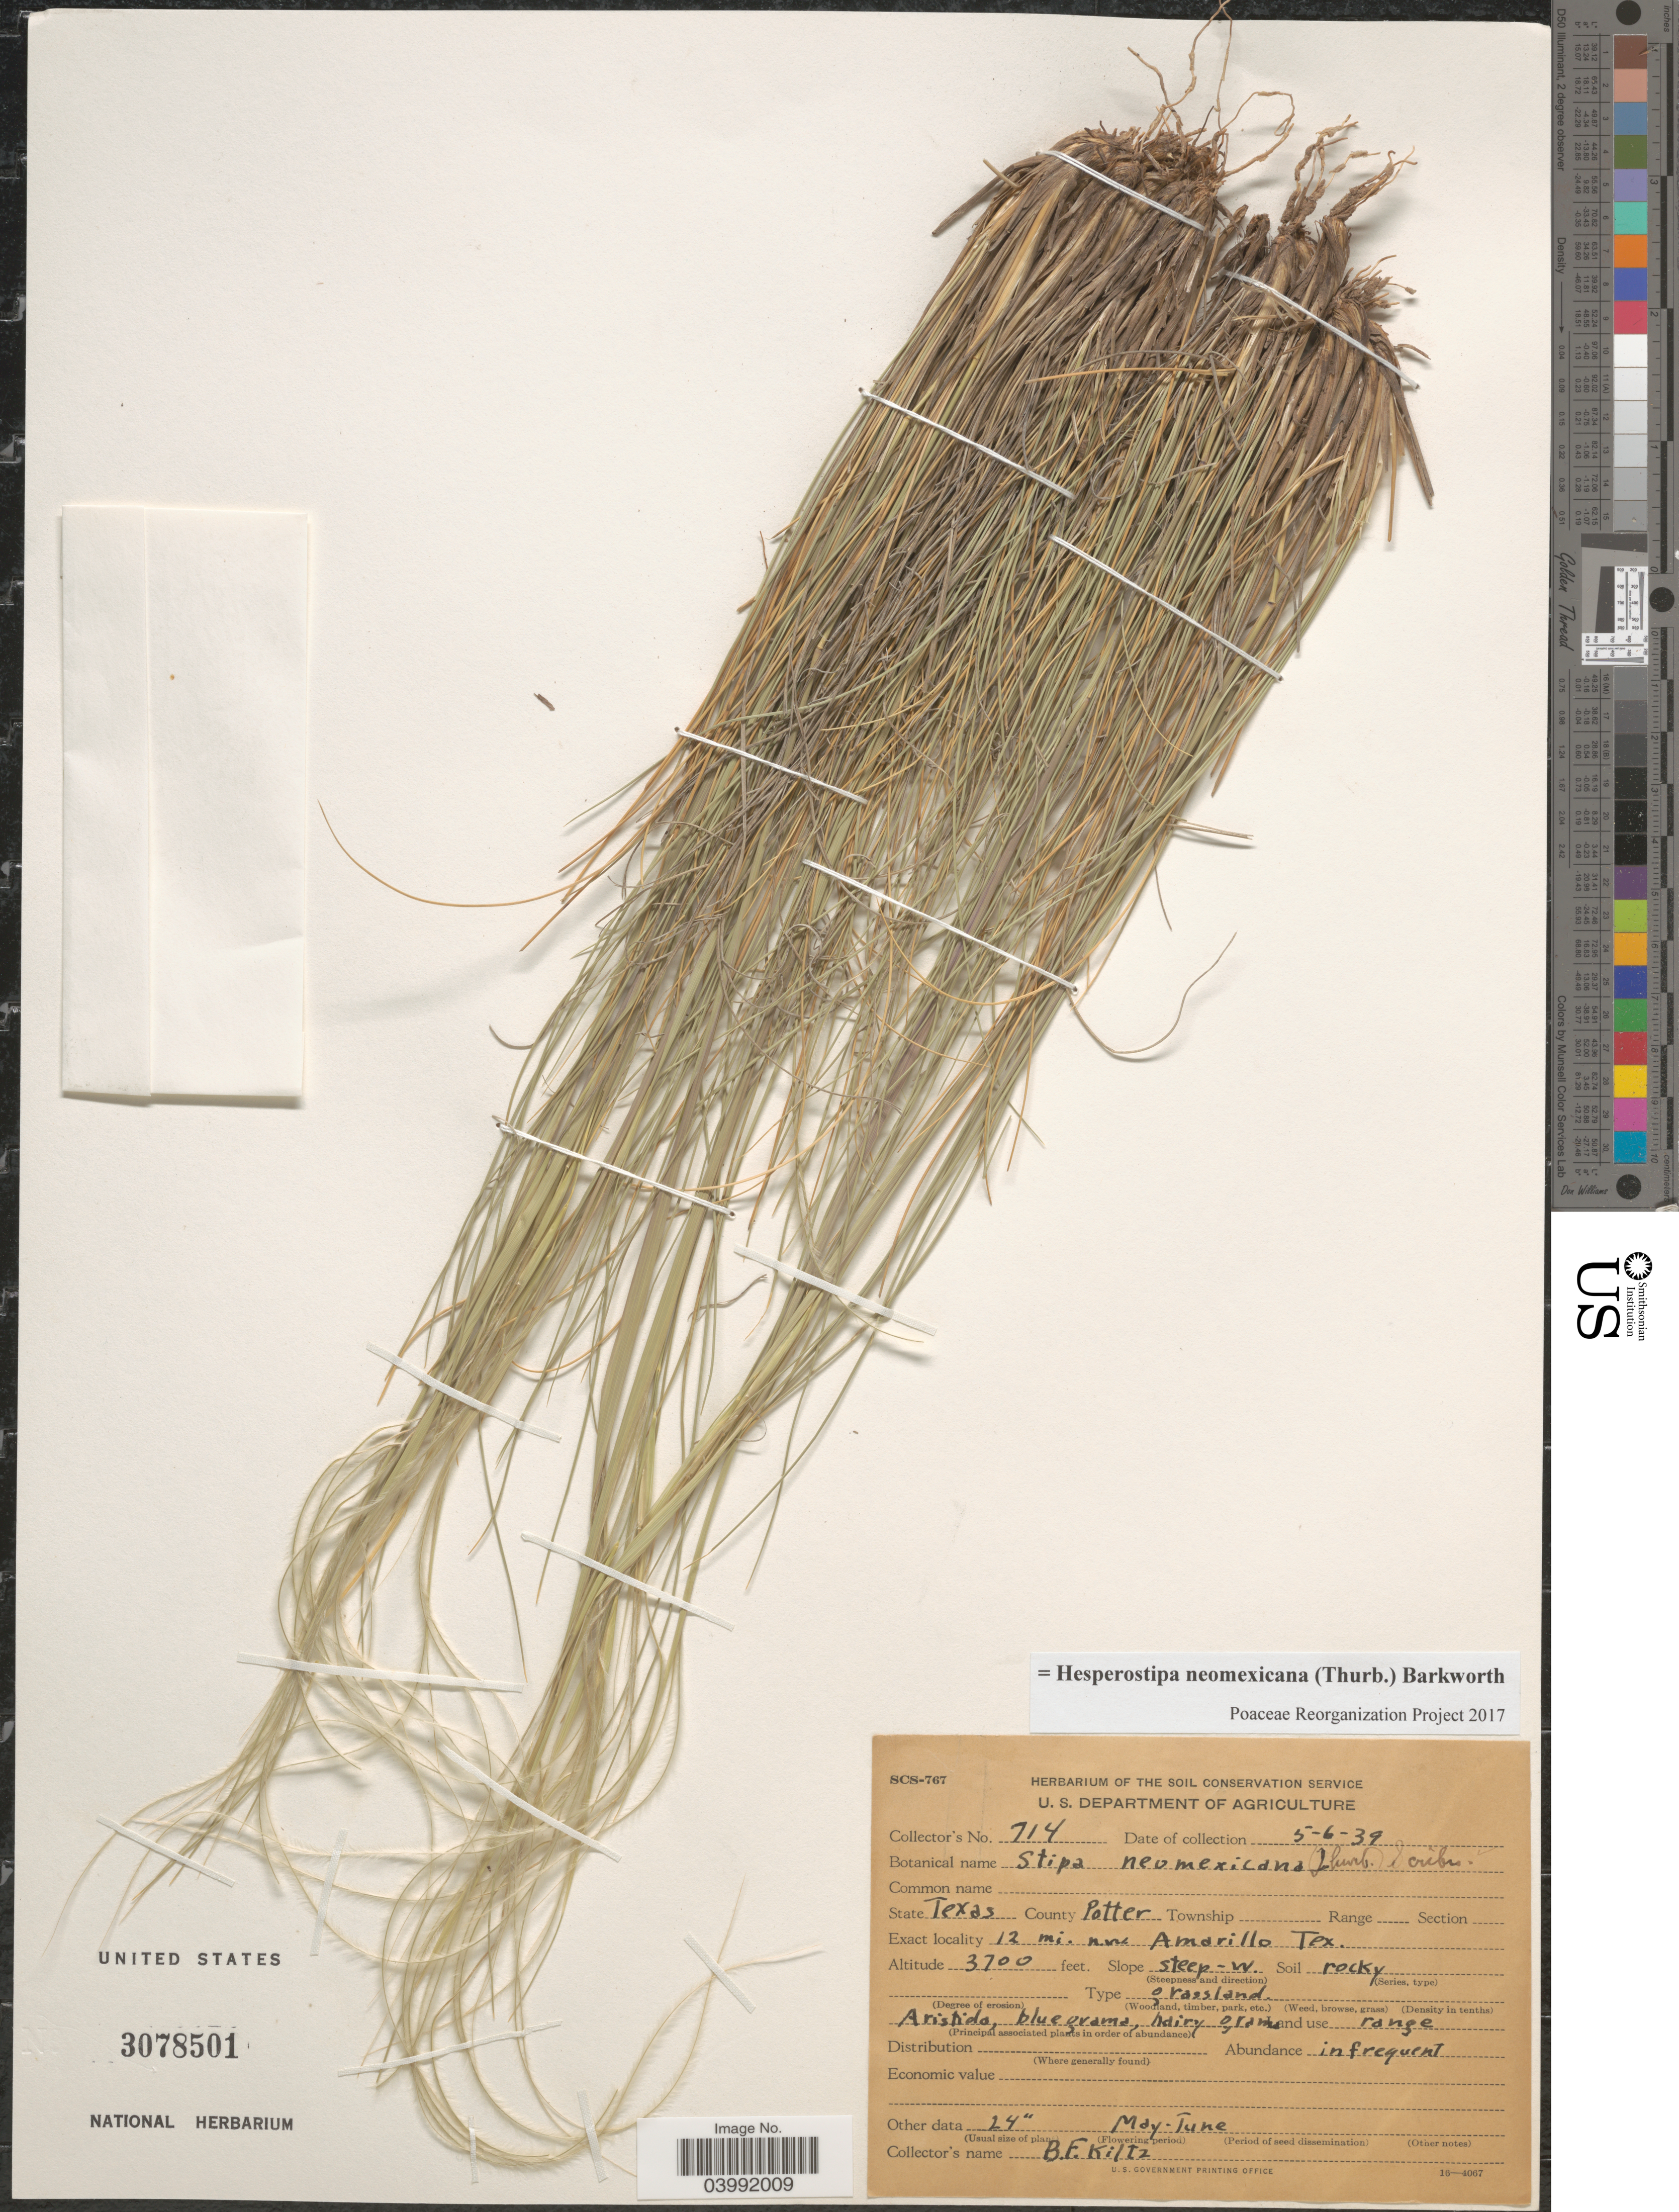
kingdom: Plantae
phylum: Tracheophyta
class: Liliopsida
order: Poales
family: Poaceae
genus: Hesperostipa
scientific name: Hesperostipa neomexicana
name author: (Thurb.) Barkworth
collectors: B. Kiltz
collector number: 714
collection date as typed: Transcribed d/m/y: 6/5/39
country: United States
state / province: Texas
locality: County Potter. 12 mi. nw Amarillo Tex.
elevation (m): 1128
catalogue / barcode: US 3078501